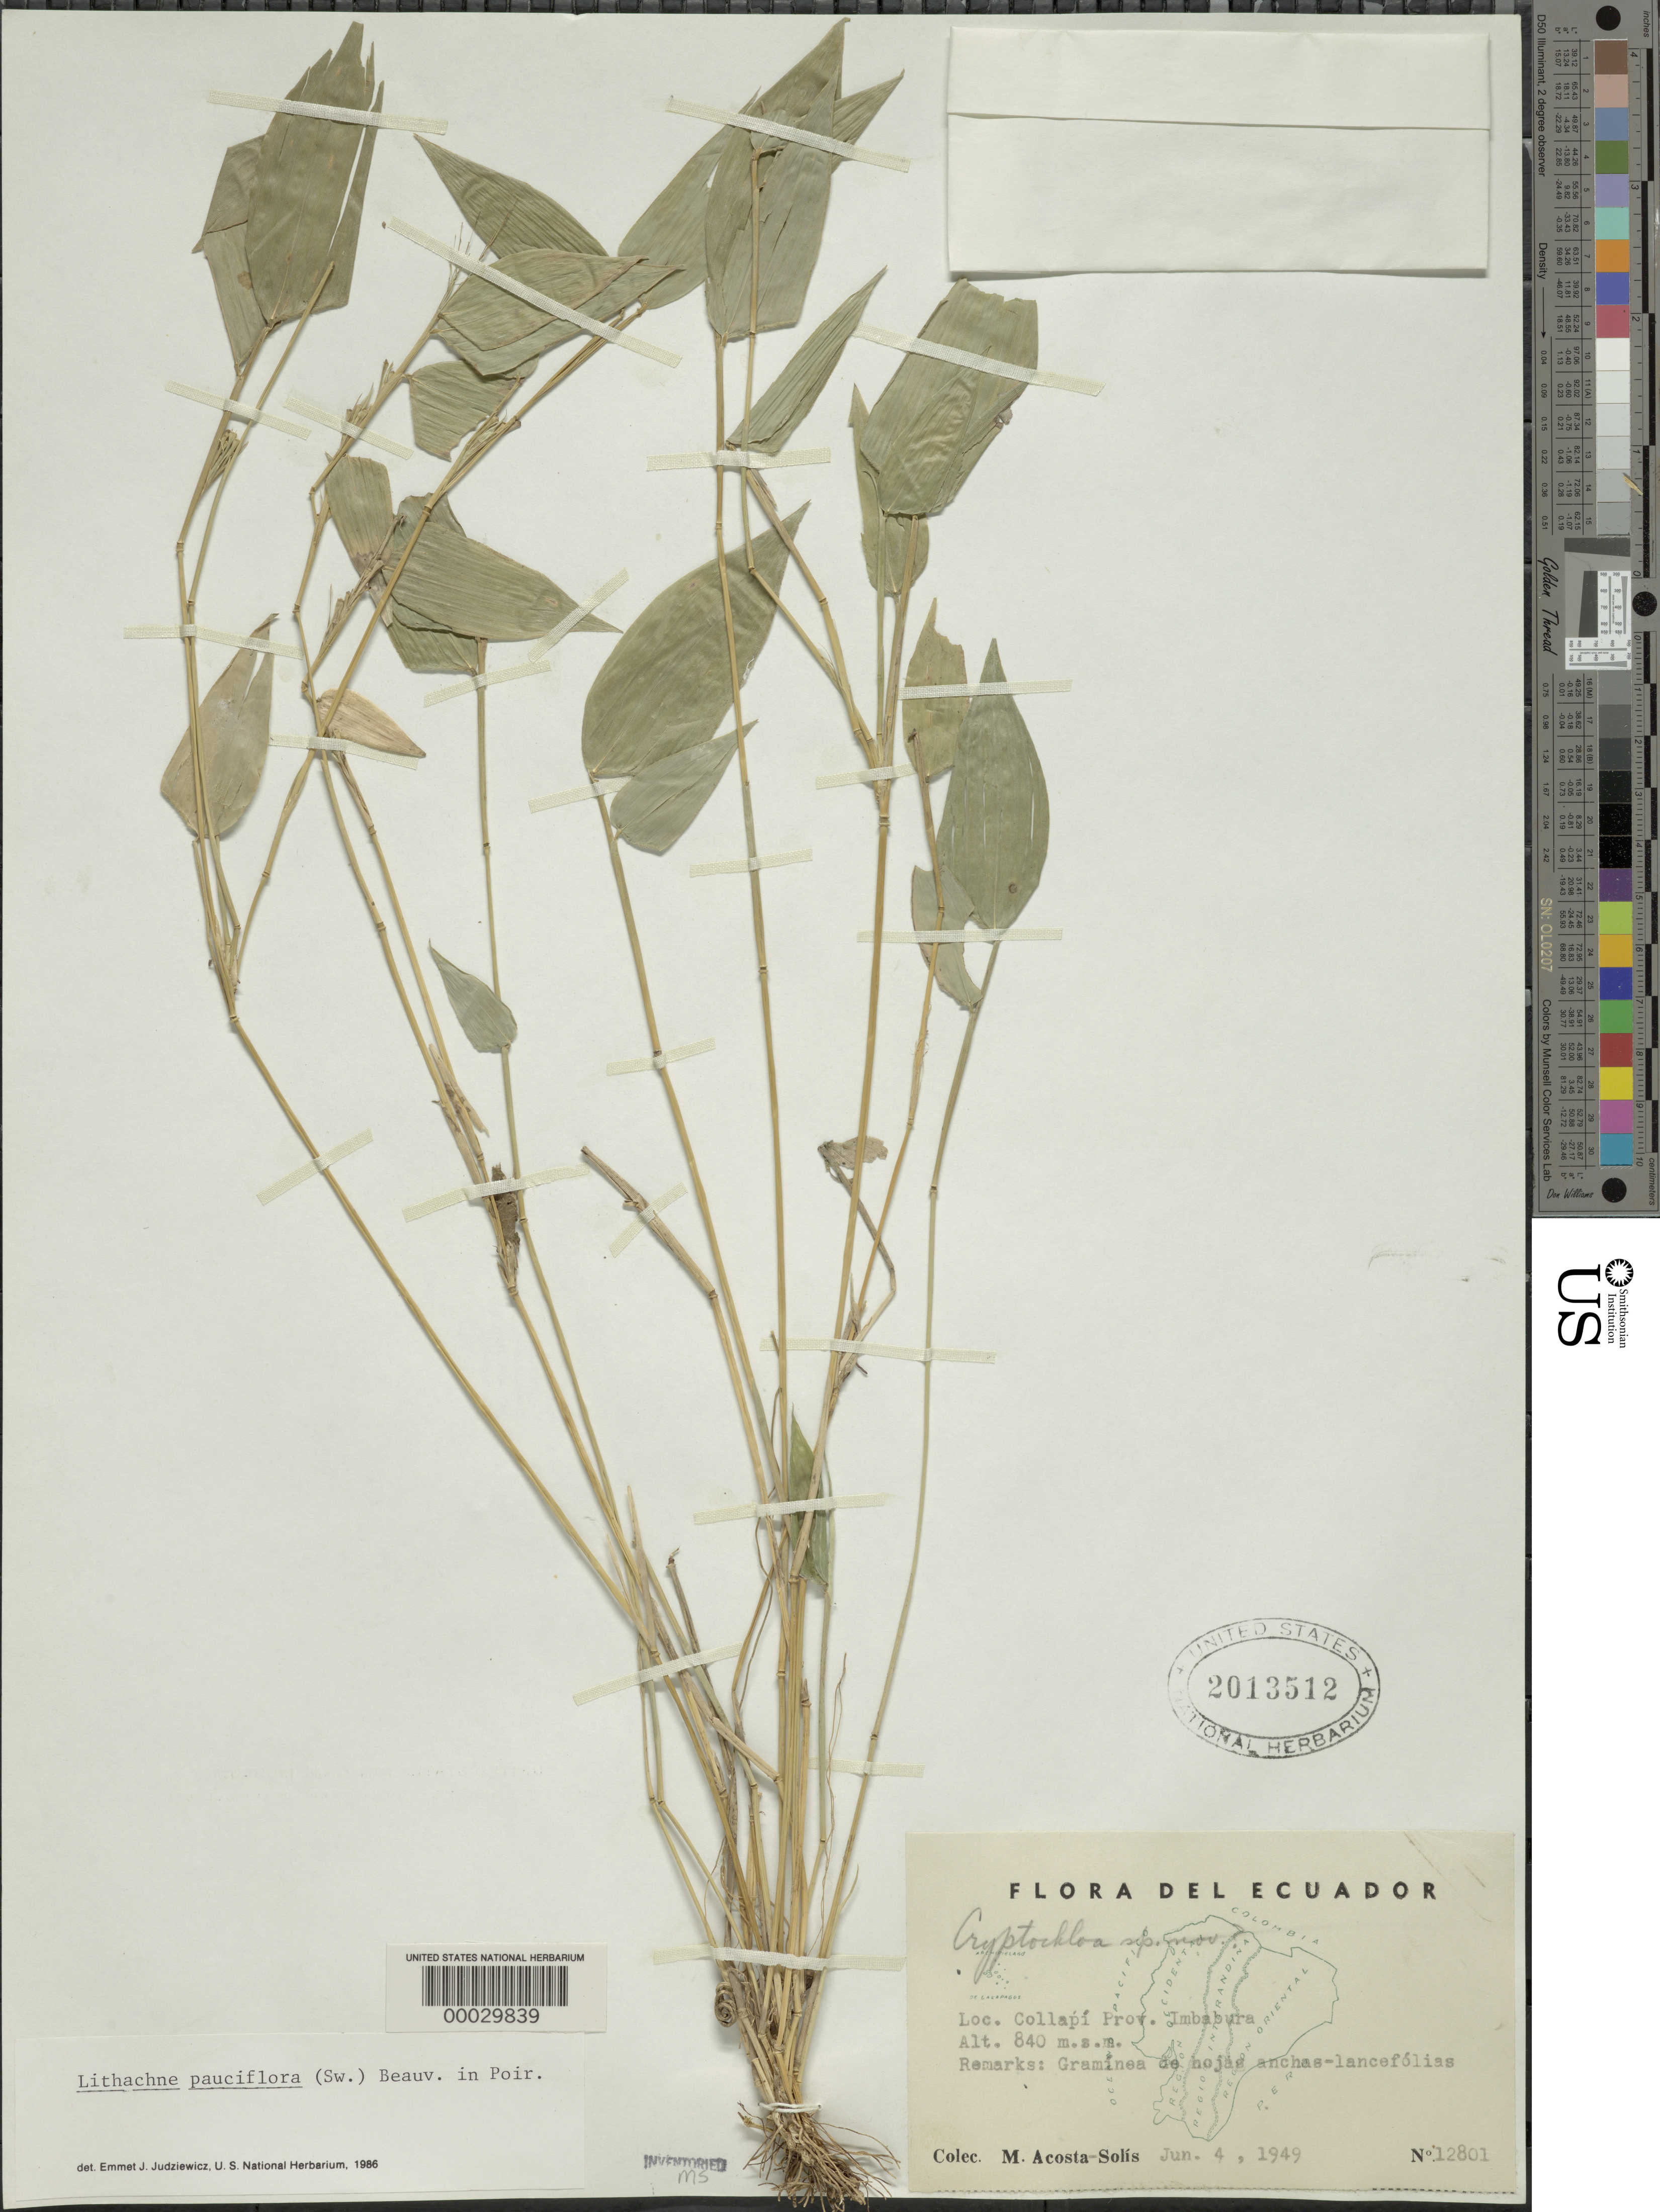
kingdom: Plantae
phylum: Tracheophyta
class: Liliopsida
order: Poales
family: Poaceae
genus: Lithachne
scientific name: Lithachne pauciflora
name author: (Sw.) P. Beauv.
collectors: M. Acosta Solis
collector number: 12801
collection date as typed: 04 Jun 1949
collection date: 1949-06-04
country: Ecuador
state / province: Imbabura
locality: Collapi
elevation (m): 840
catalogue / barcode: US 2013512